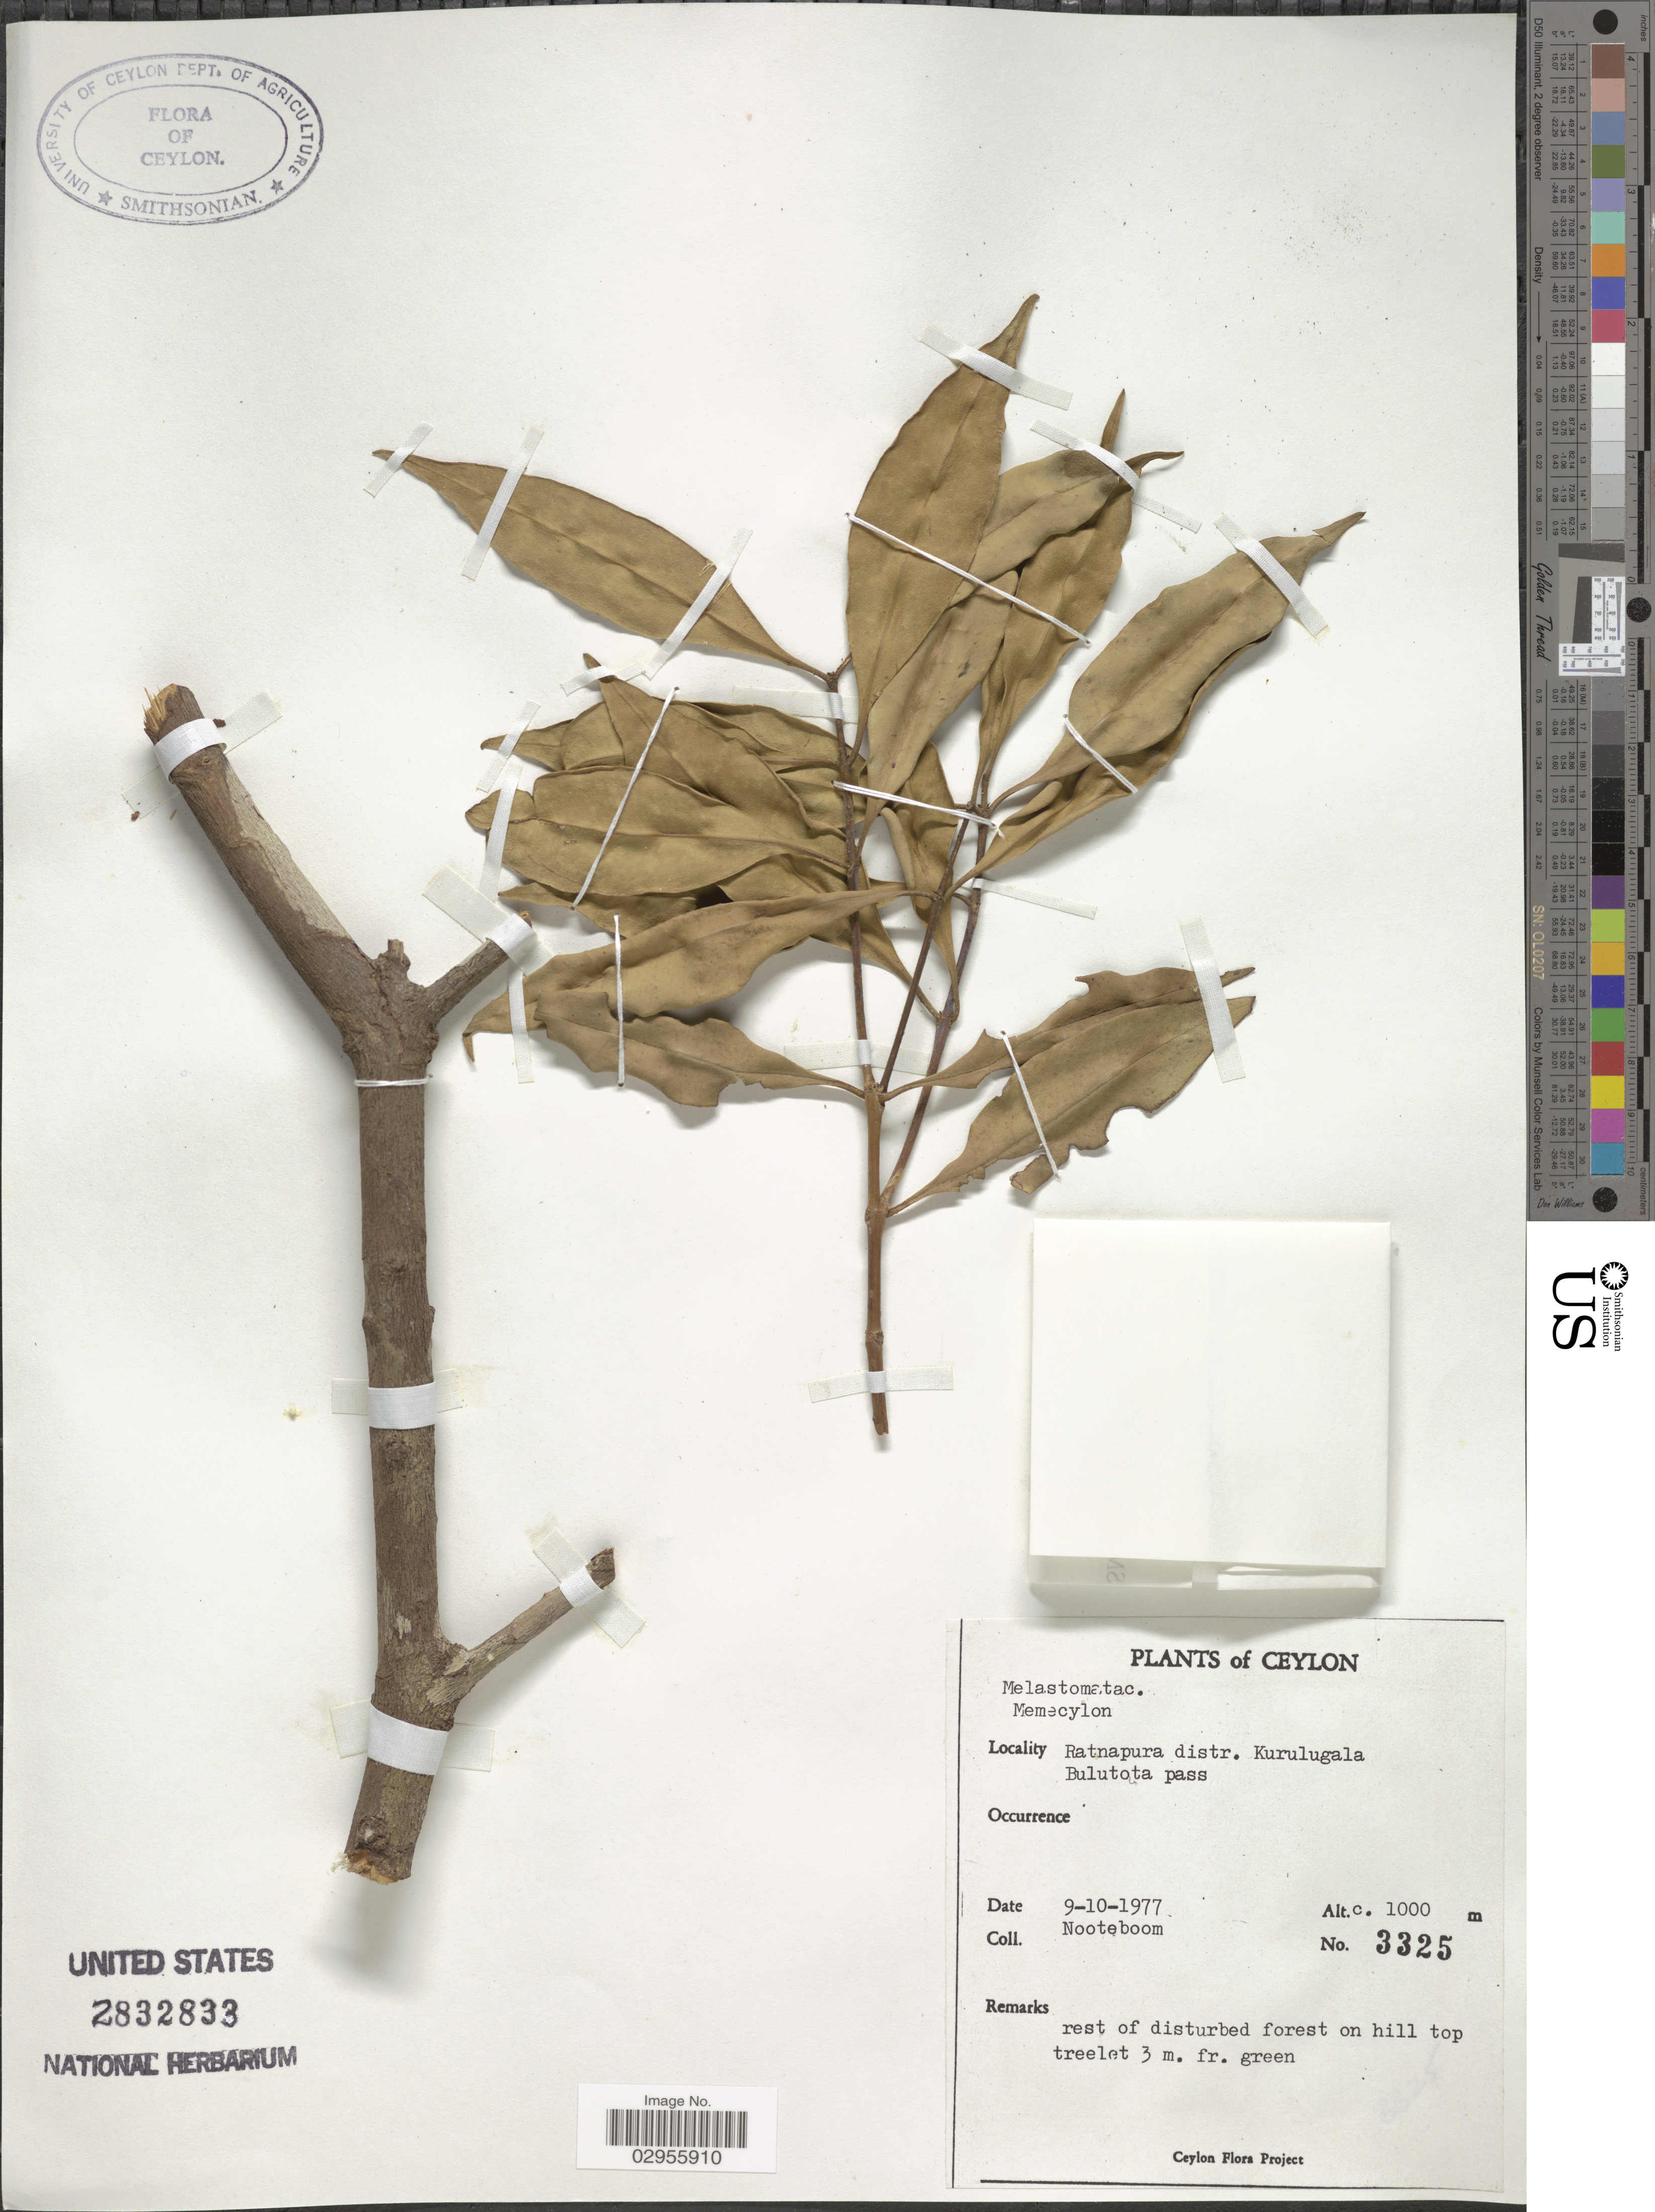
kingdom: Plantae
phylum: Tracheophyta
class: Magnoliopsida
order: Myrtales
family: Melastomataceae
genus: Memecylon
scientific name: Memecylon sp.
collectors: Nooteboom, --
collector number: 3325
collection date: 1977-10-09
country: Sri Lanka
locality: Ceylon. Ratnapura distr. Kurulugala. Bulutota pass.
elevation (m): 1000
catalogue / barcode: US 2832833